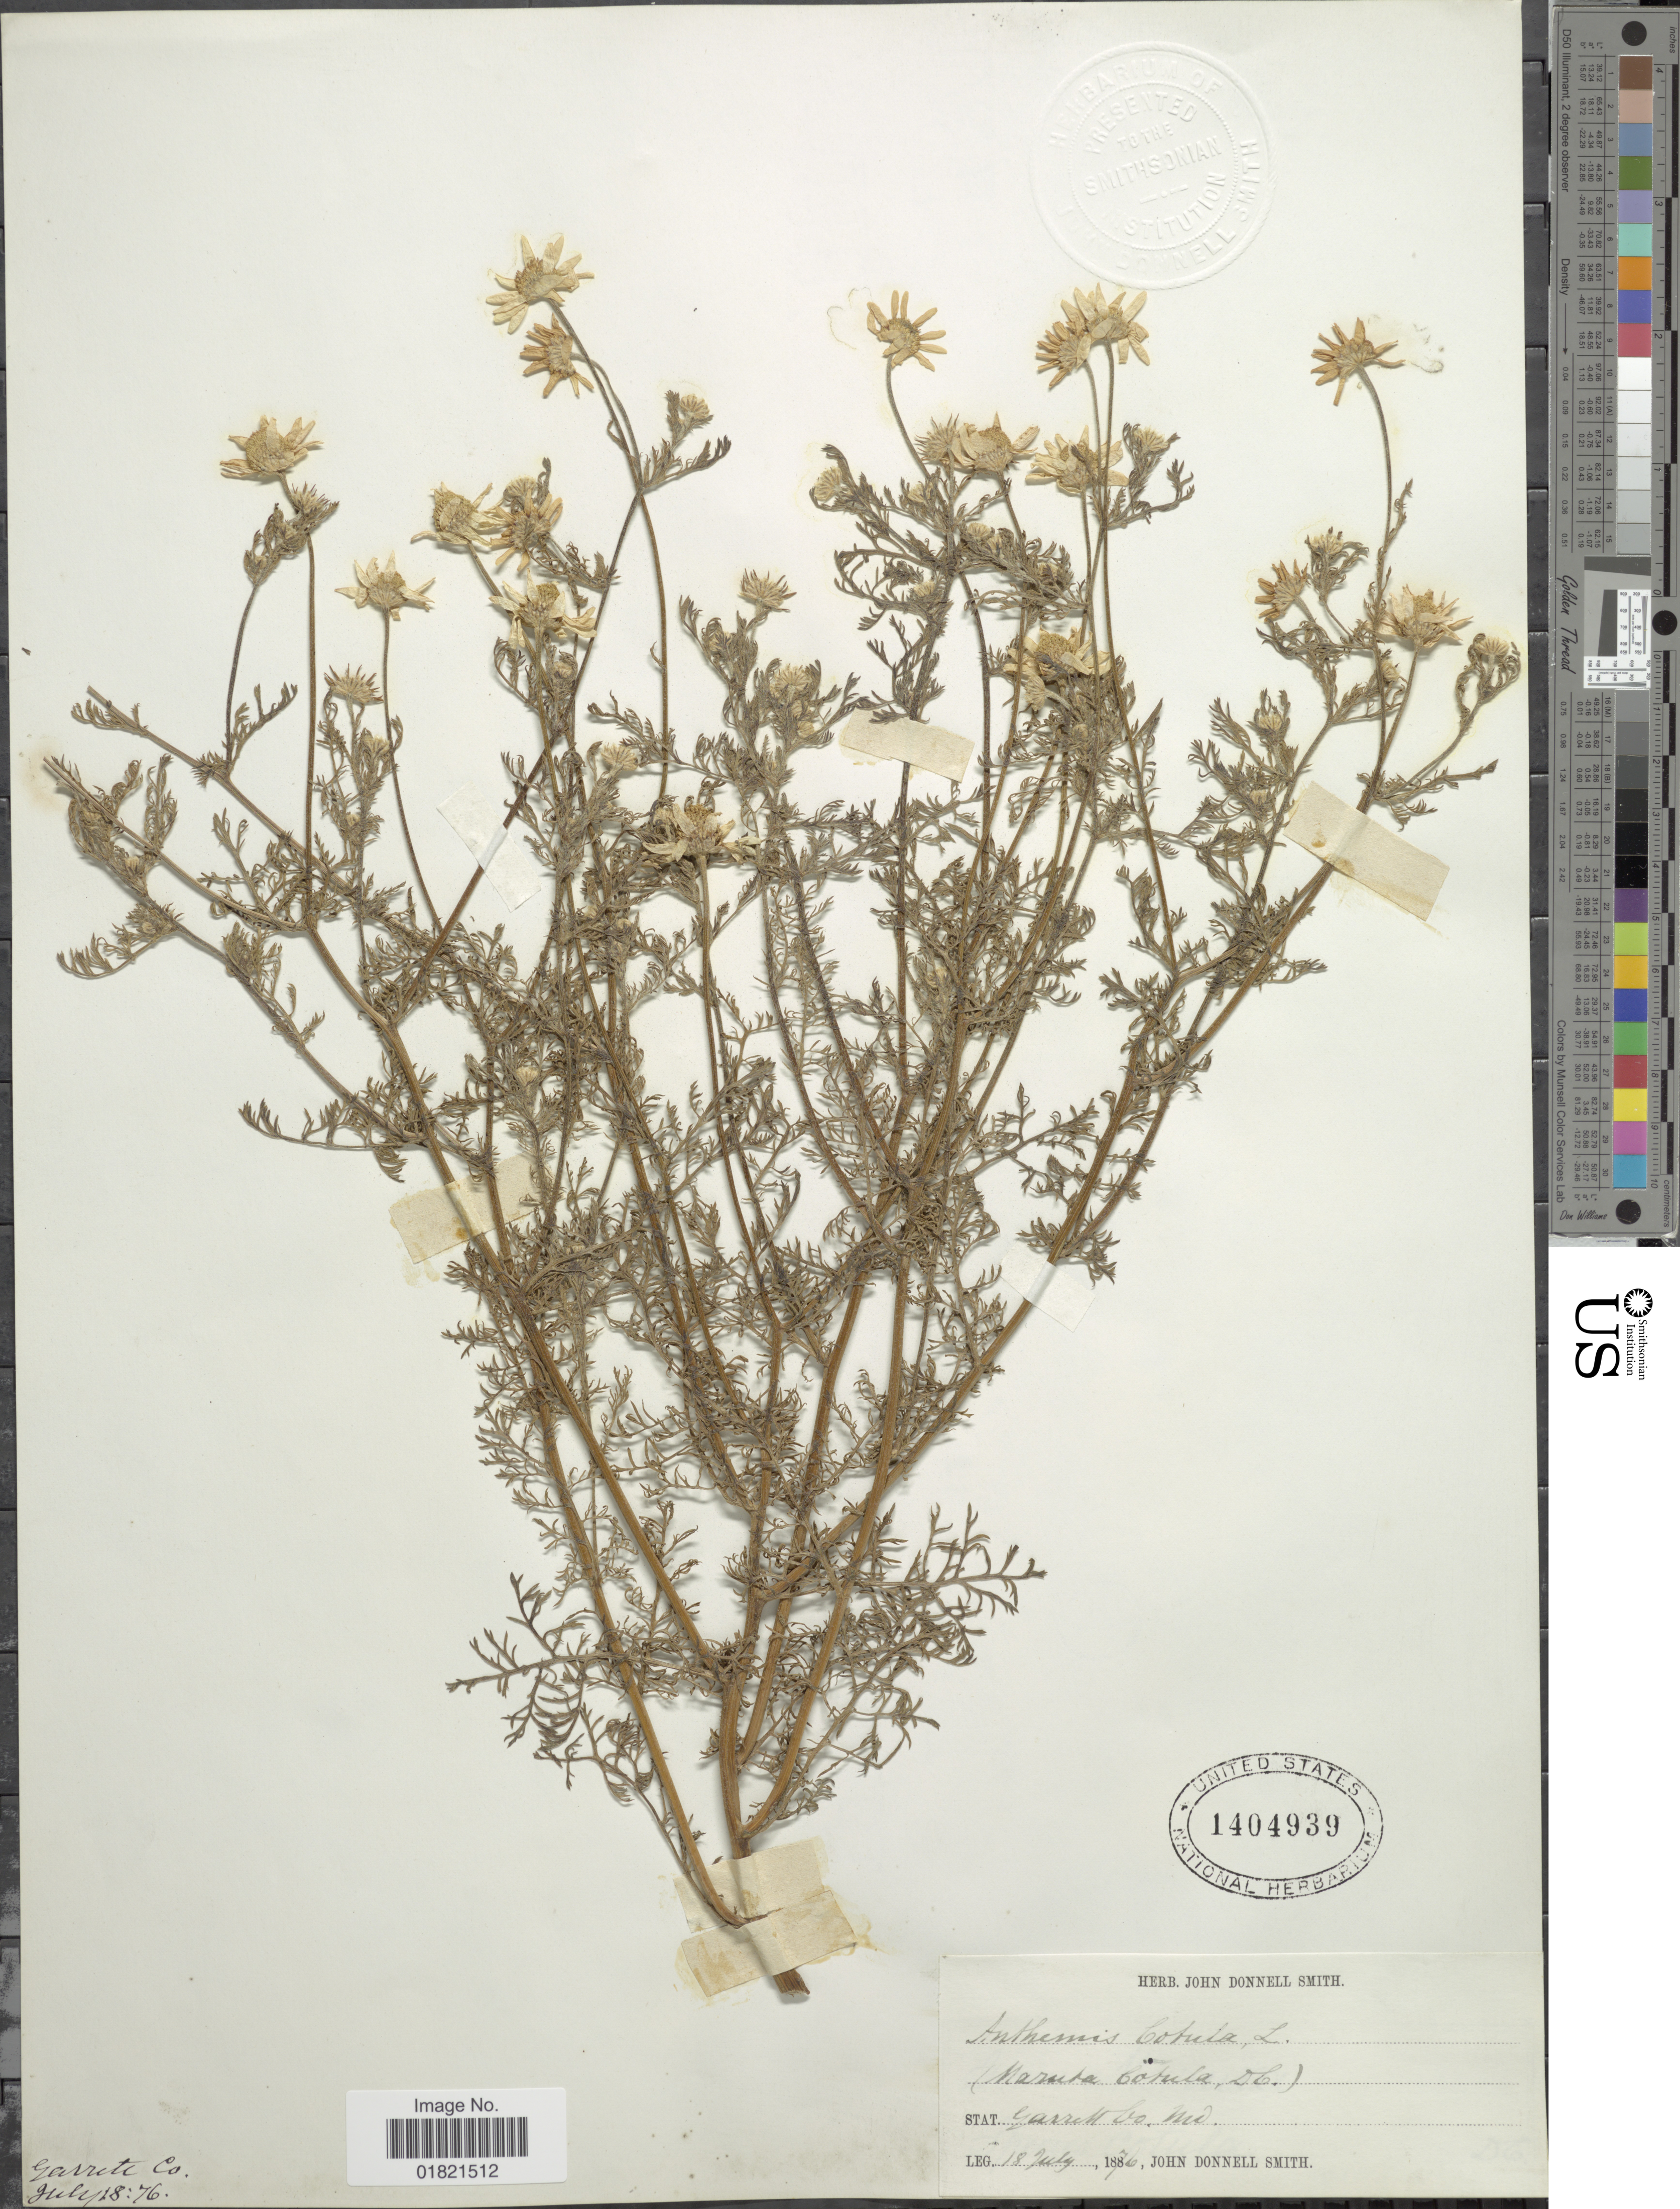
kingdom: Plantae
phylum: Tracheophyta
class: Magnoliopsida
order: Asterales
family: Asteraceae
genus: Anthemis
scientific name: Anthemis cotula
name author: L.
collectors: J. Donnell Smith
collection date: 1876-07-18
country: United States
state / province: Maryland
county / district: Garrett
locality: Garrett Co. Md.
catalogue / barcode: US 1404939